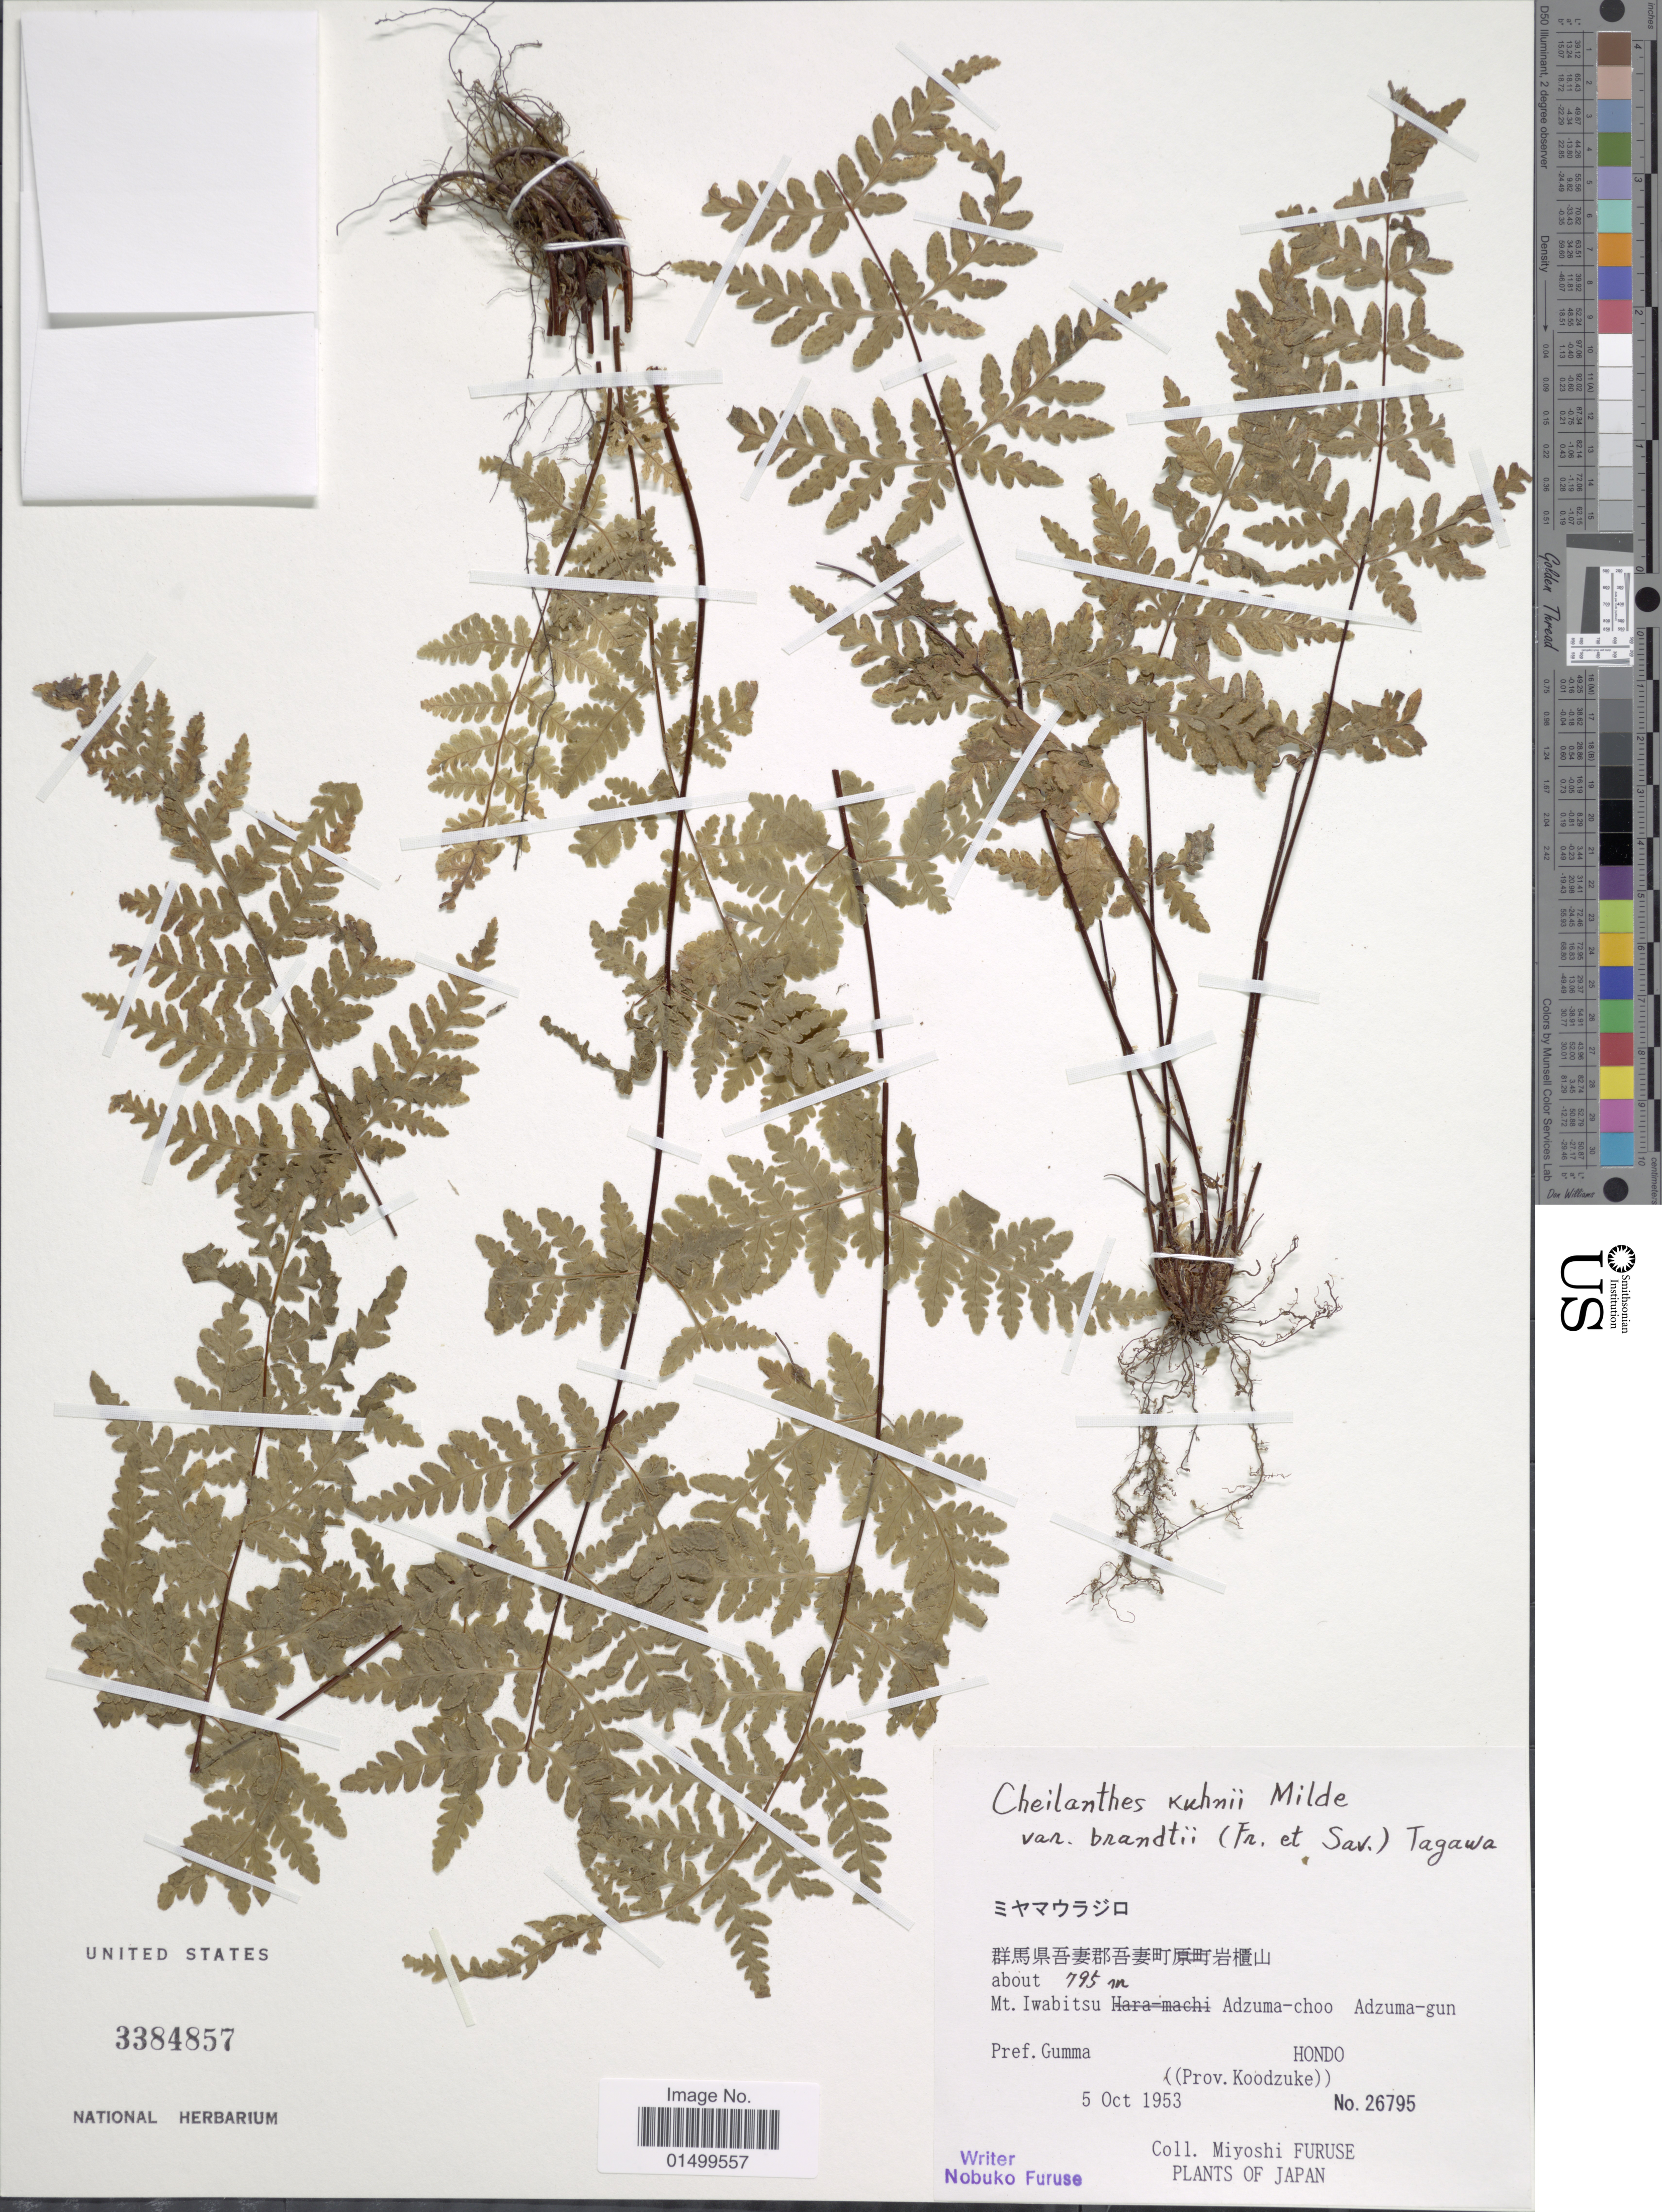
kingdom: Plantae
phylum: Tracheophyta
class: Polypodiopsida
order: Polypodiales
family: Pteridaceae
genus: Cheilanthes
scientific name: Cheilanthes kuhnii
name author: Milde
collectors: M. Furuse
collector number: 26795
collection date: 1953-10-05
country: Japan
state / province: Gunma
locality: Mt. Iwabitsu Adzuma-choo Adzuma-gun. Pref. gumma, Hondu (prov. Koodzuke)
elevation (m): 795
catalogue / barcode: US 3384857